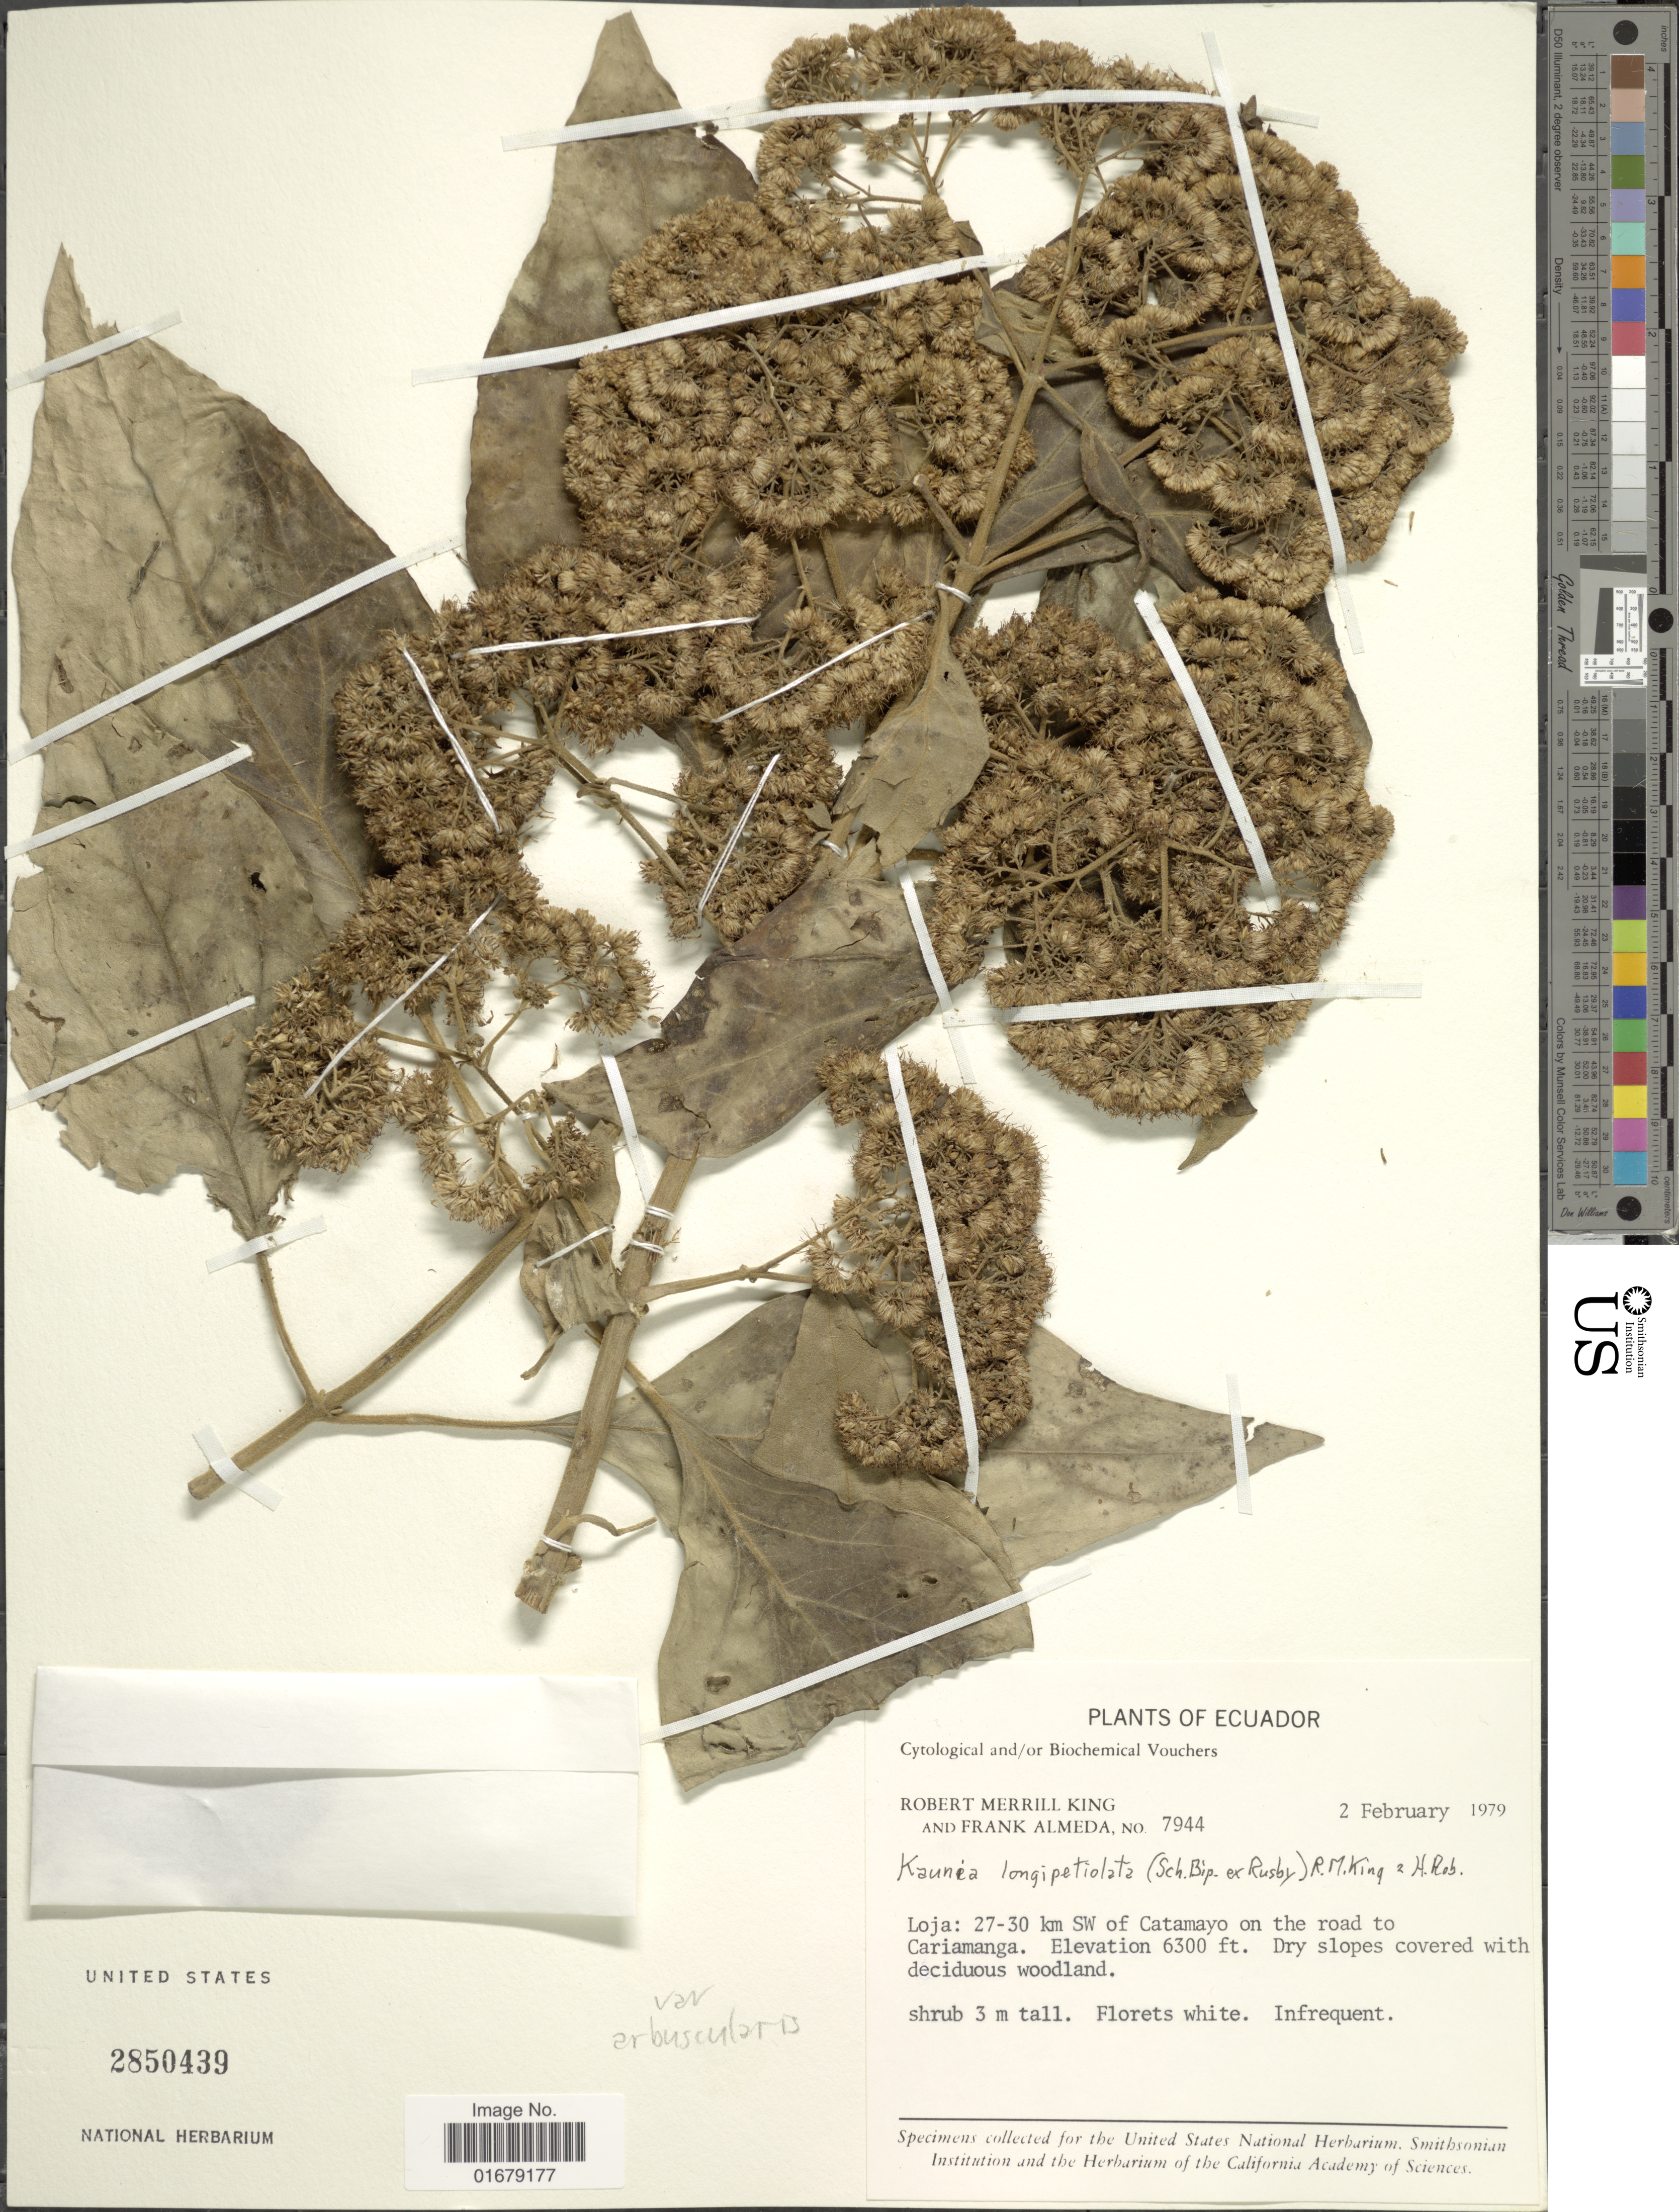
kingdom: Plantae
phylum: Tracheophyta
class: Magnoliopsida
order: Asterales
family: Asteraceae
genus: Kaunia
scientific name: Kaunia longipetiolata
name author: (Sch. Bip. ex Rusby) R.M. King & H. Rob.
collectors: R. M. King & F. Almeda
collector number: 7944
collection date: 1979-02-02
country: Ecuador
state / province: Loja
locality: Ecuador. Loja: 27-30 km SW of Catamayo on the road to Cariamanga.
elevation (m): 1920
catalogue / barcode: US 2850439